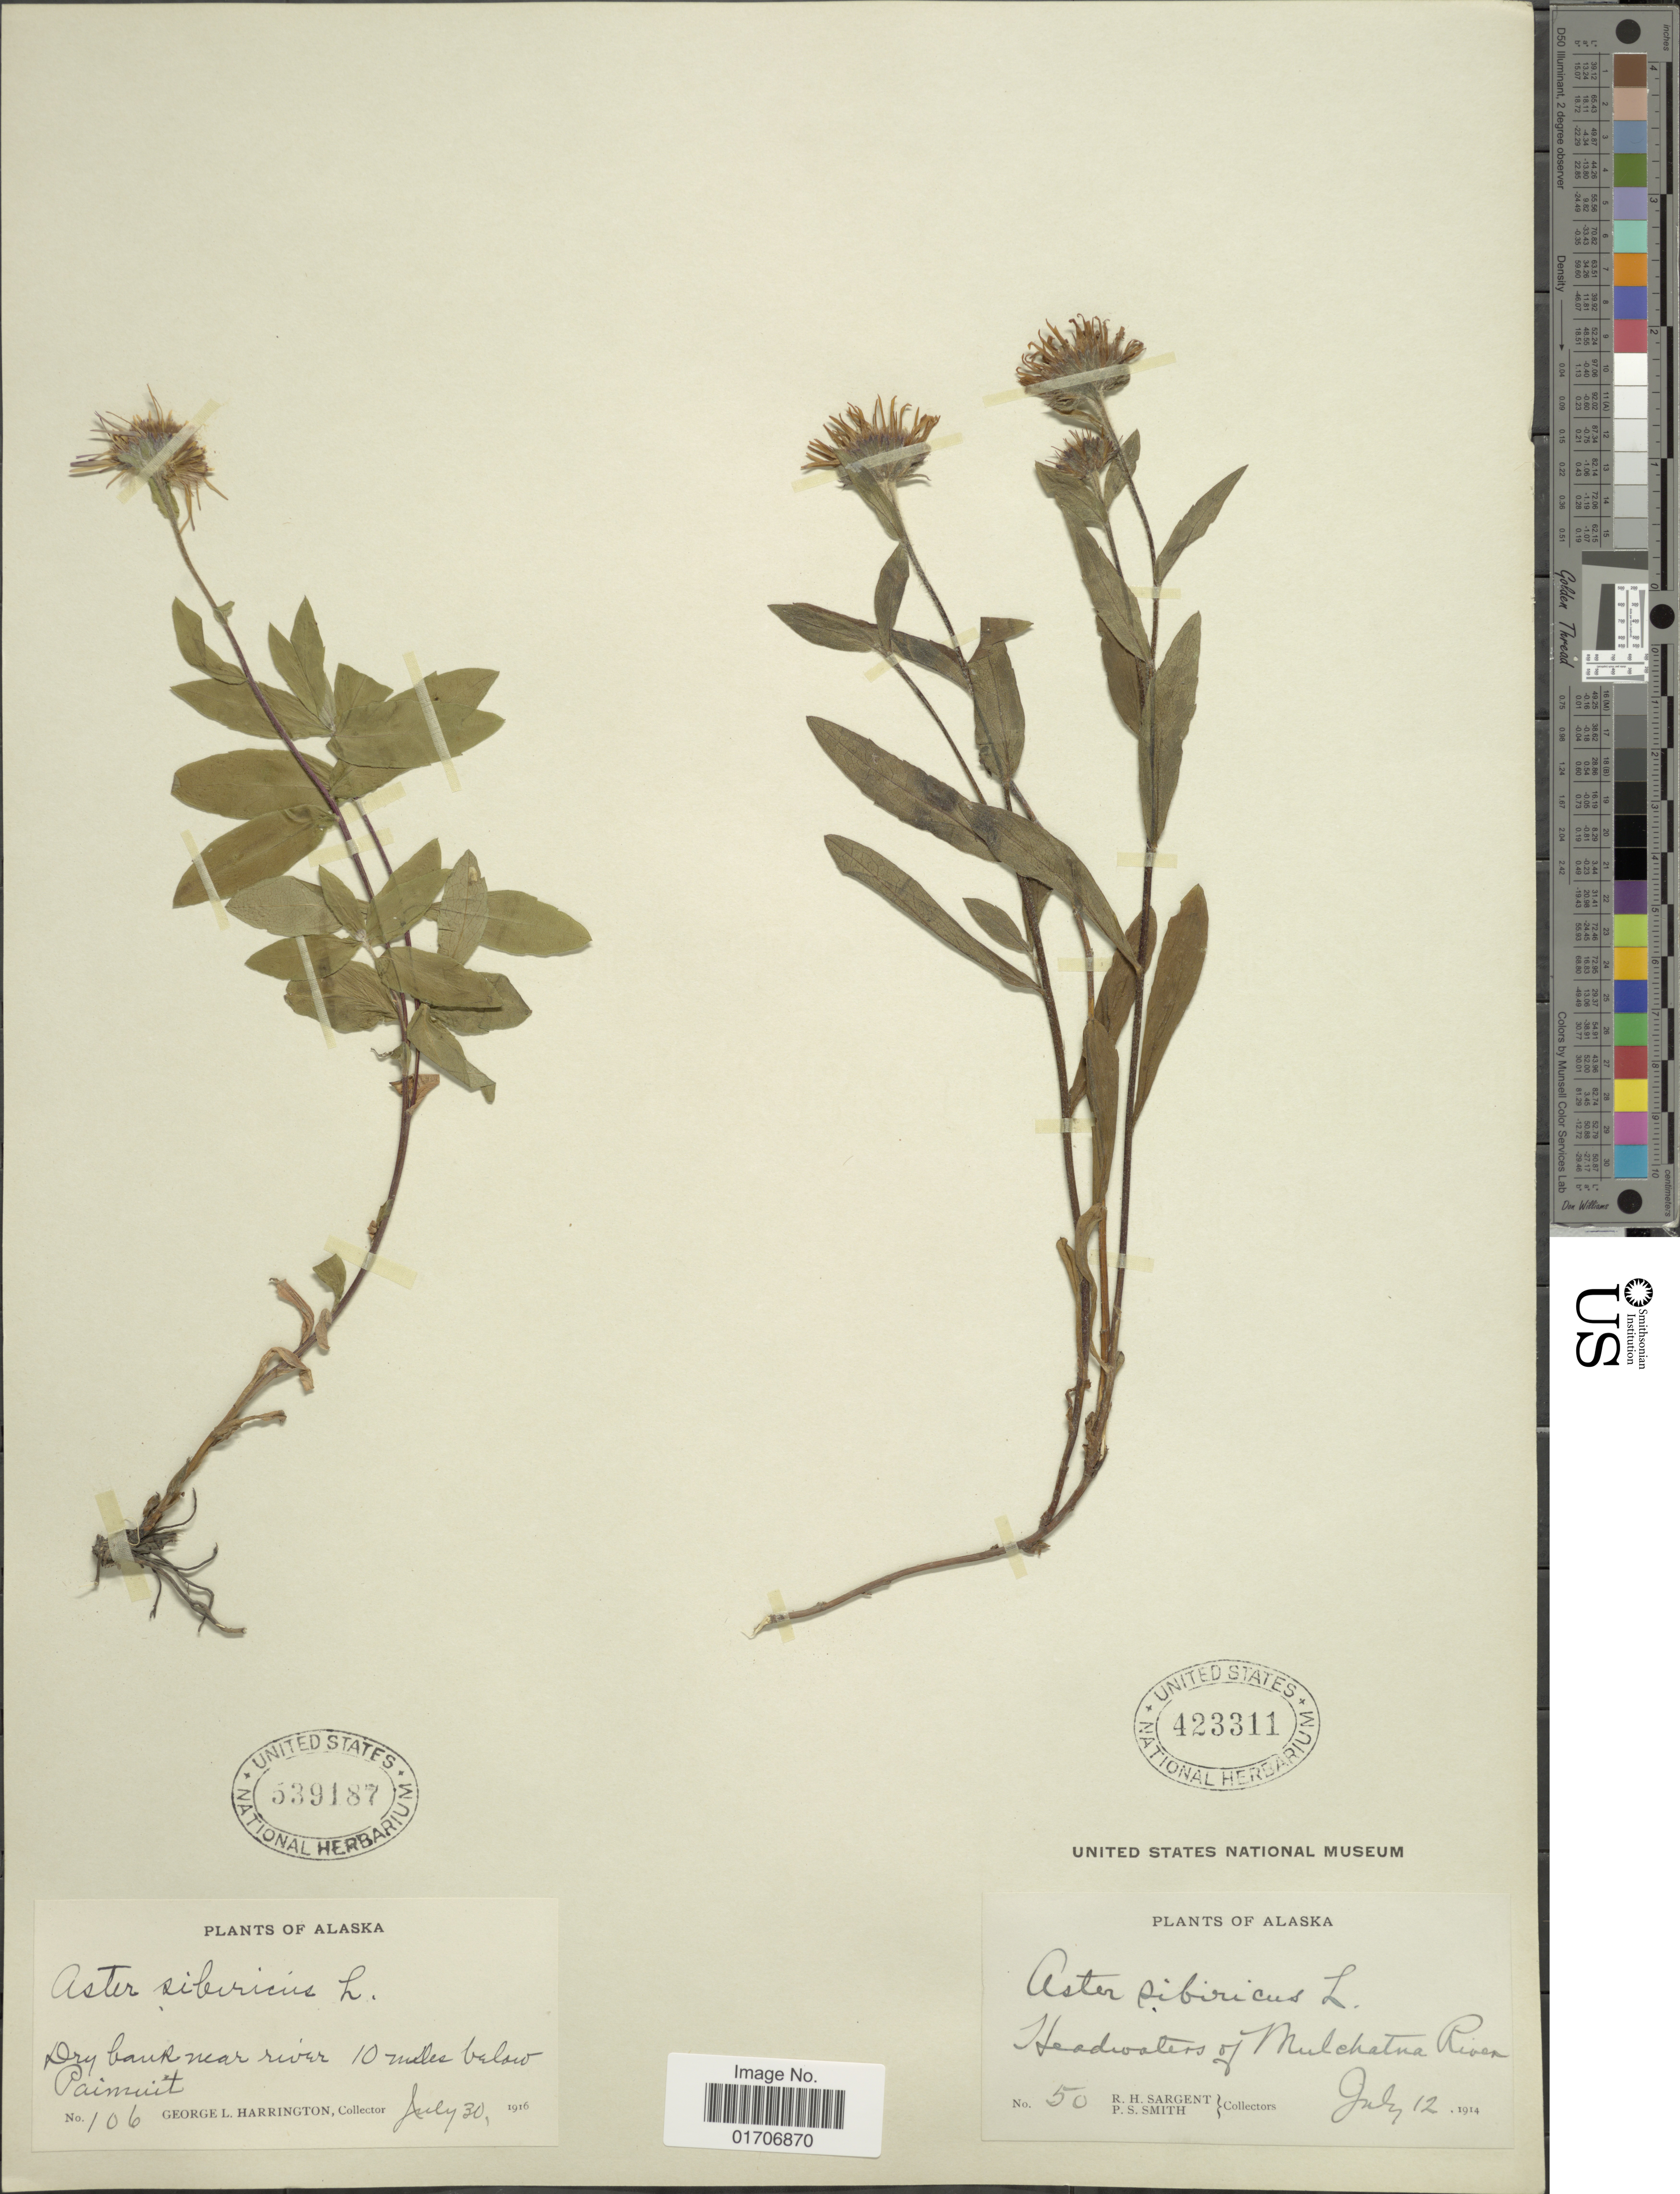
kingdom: Plantae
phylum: Tracheophyta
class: Magnoliopsida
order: Asterales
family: Asteraceae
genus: Eurybia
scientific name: Eurybia sibirica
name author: (L.) G.L. Nesom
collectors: G. Harrington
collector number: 106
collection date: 1916-07-30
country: United States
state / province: Alaska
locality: Dry bank neaar river 10 miles below Paimuit.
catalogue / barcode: US 539187-2